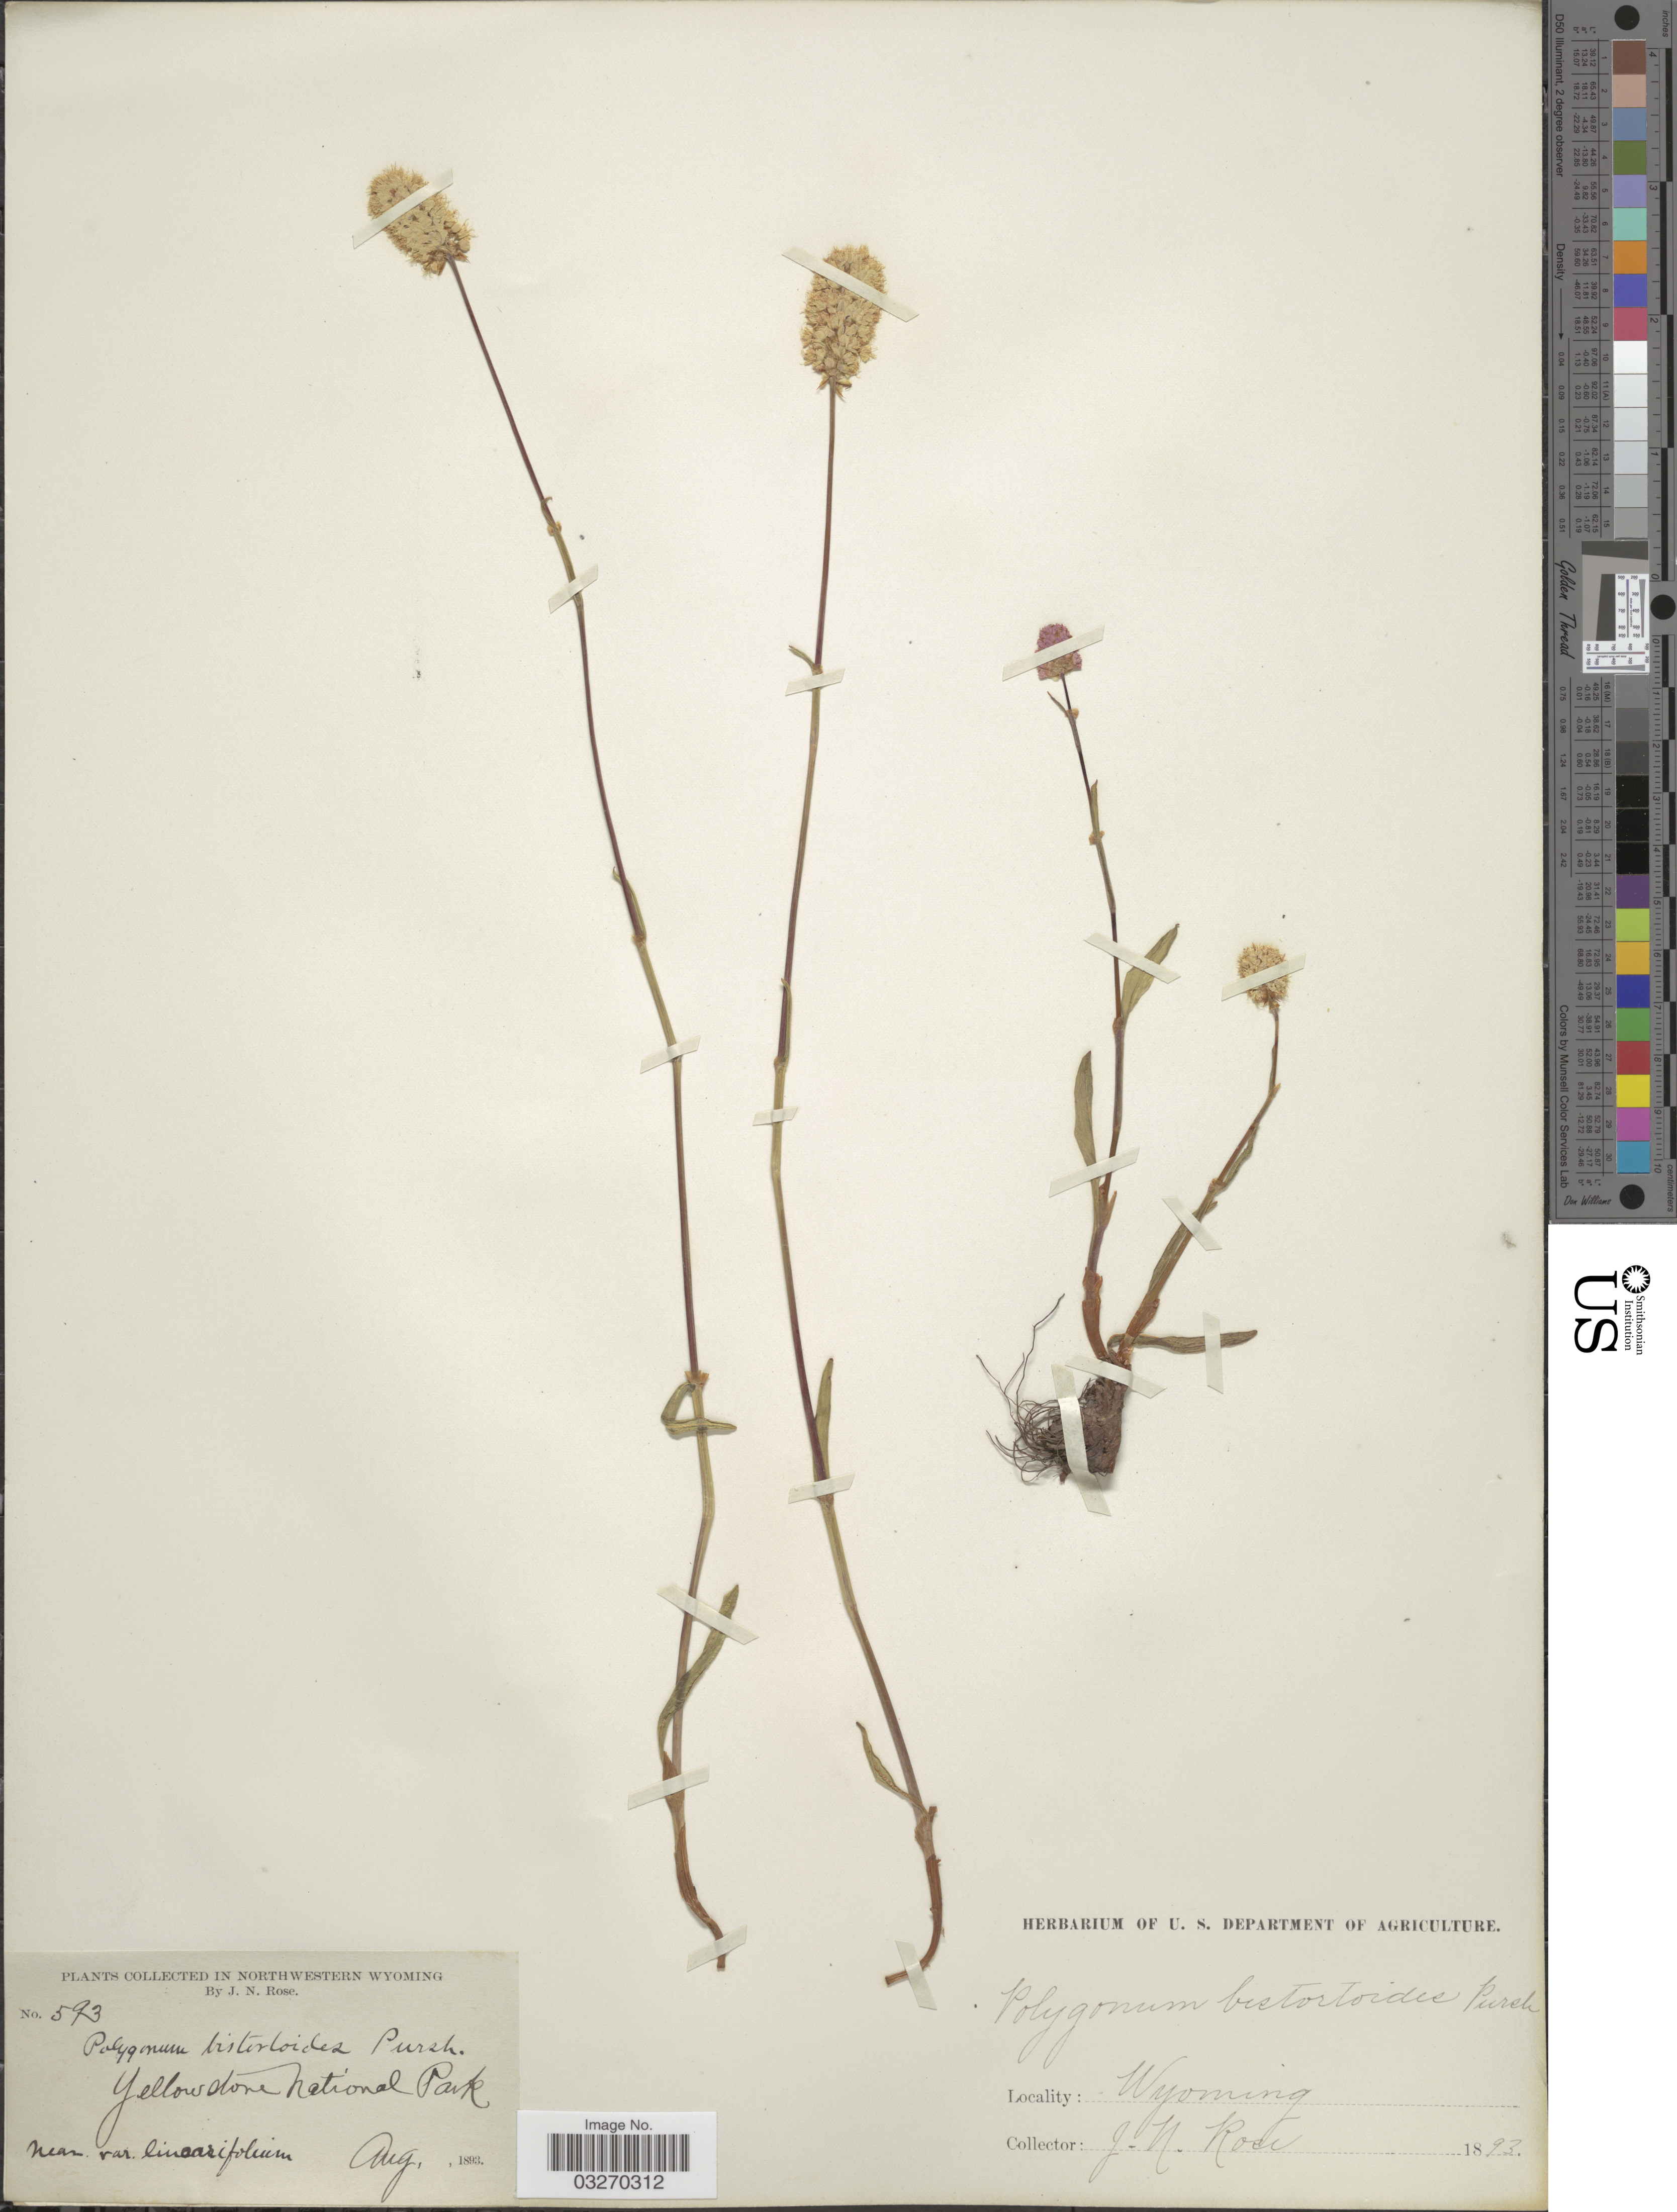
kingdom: Plantae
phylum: Tracheophyta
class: Magnoliopsida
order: Caryophyllales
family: Polygonaceae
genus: Bistorta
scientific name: Bistorta leptophylla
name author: (S. Watson) Greene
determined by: Atha, D. E.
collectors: J. N. Rose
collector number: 593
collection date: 1893-08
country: United States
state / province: Wyoming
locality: In northwestern Wyoming. Yellowstone National Park.